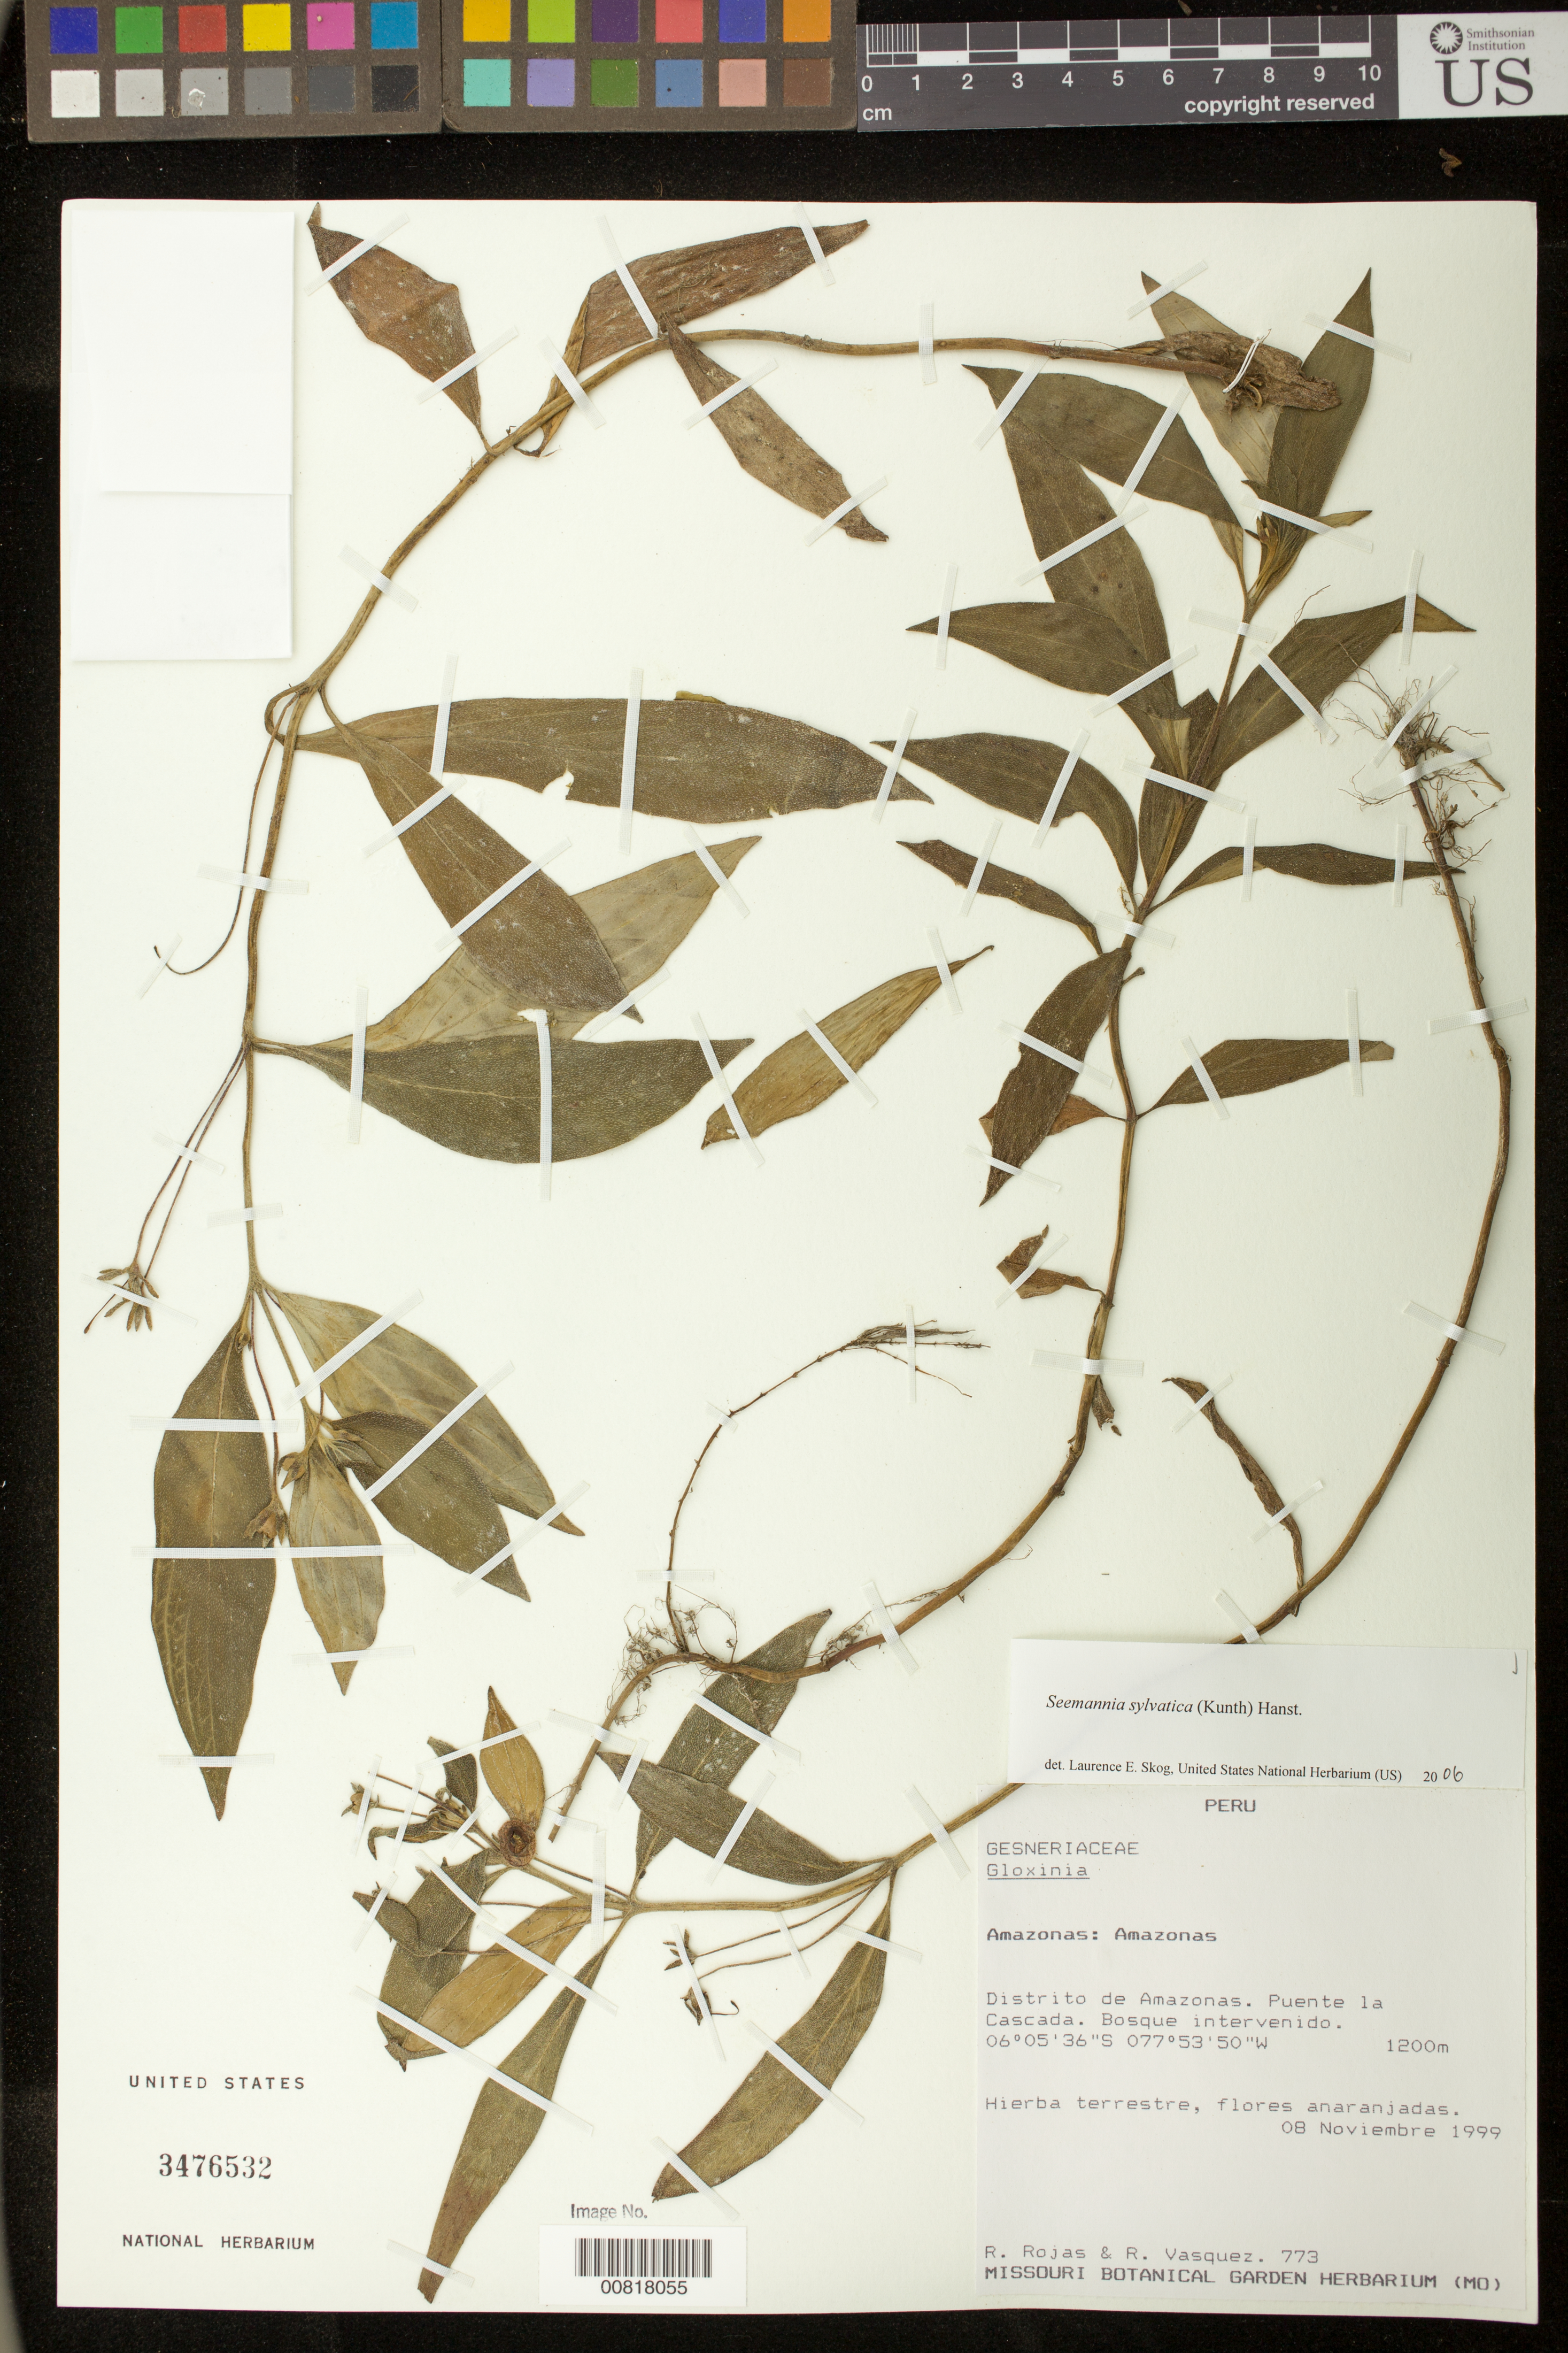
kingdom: Plantae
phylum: Tracheophyta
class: Magnoliopsida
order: Lamiales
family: Gesneriaceae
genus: Seemannia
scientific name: Seemannia sylvatica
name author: (Kunth) Hanst.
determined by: Skog, Laurence E.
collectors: R. Rojas & R. Vásquez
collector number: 773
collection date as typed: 08 Nov 1999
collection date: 1999-11-08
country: Peru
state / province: Amazonas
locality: Amazonas: Amazonas. Distrito de Amazonas, Puente la Cascada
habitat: Bosque intervenido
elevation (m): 1200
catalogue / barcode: US 3476532